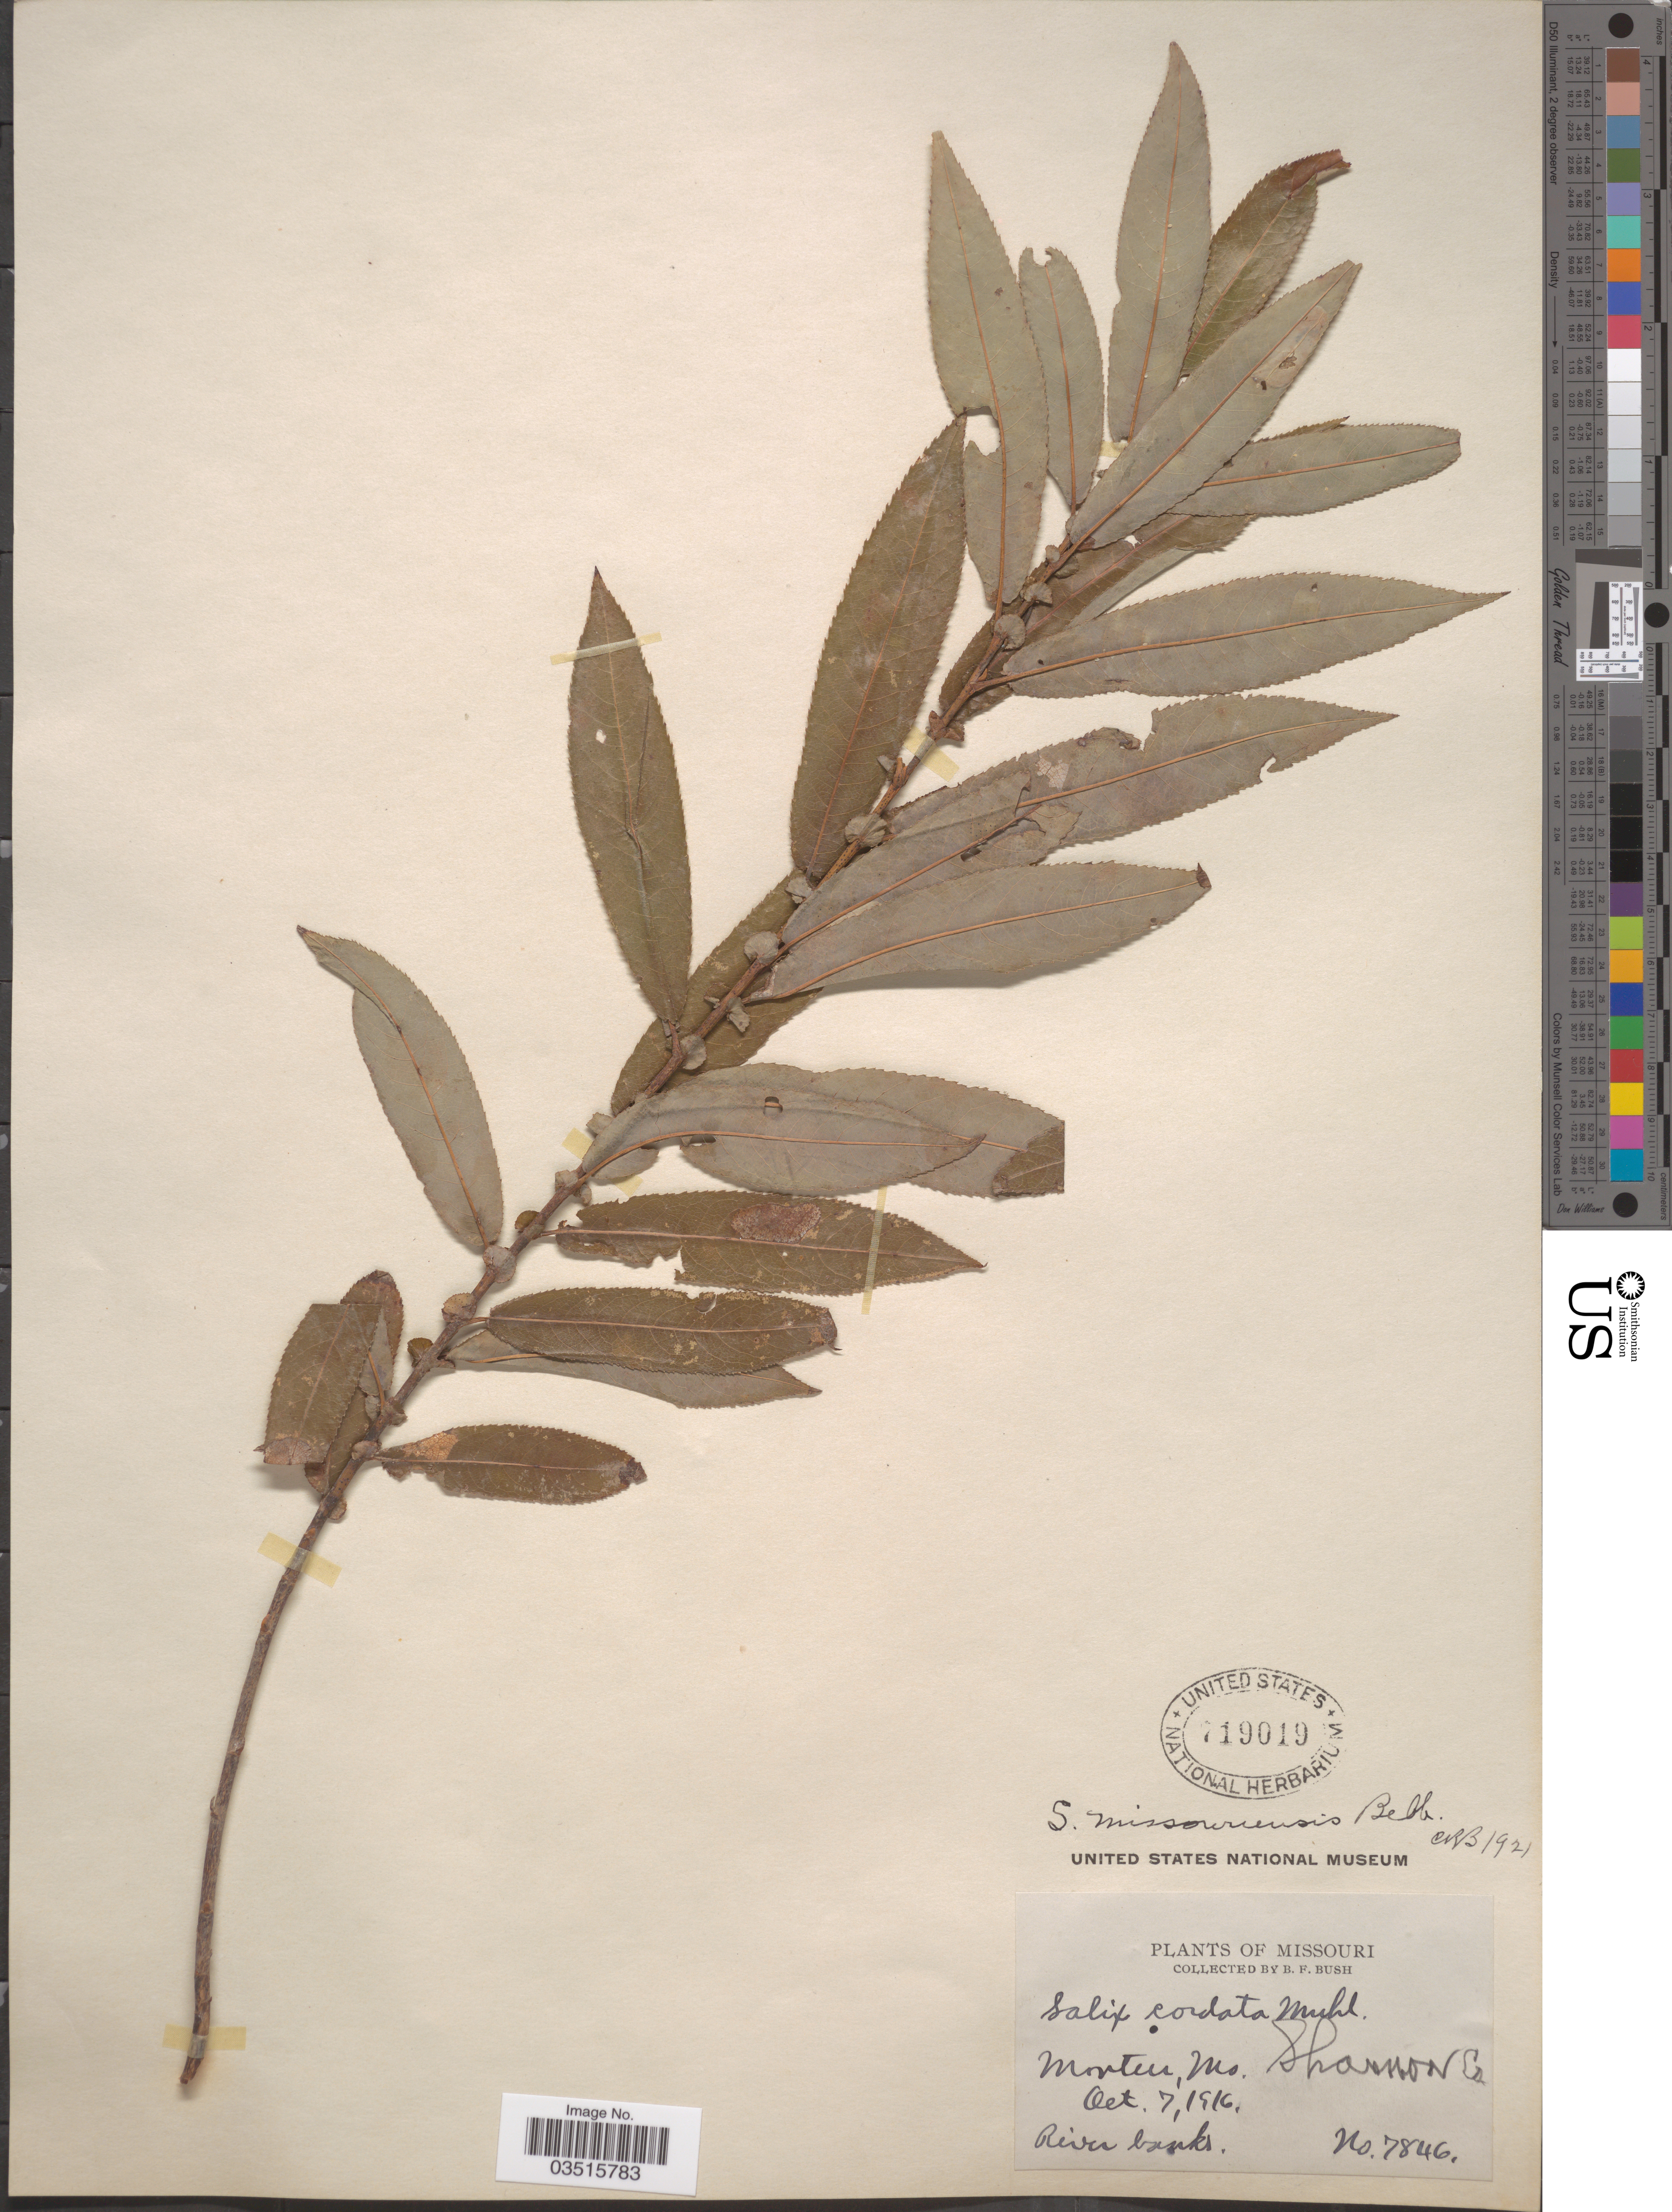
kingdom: Plantae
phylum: Tracheophyta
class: Magnoliopsida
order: Malpighiales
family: Salicaceae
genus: Salix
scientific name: Salix missouriensis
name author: Bebb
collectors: B. F. Bush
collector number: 7846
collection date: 1916-10-07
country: United States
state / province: Missouri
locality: Montier. Shannon Co.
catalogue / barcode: US 719019